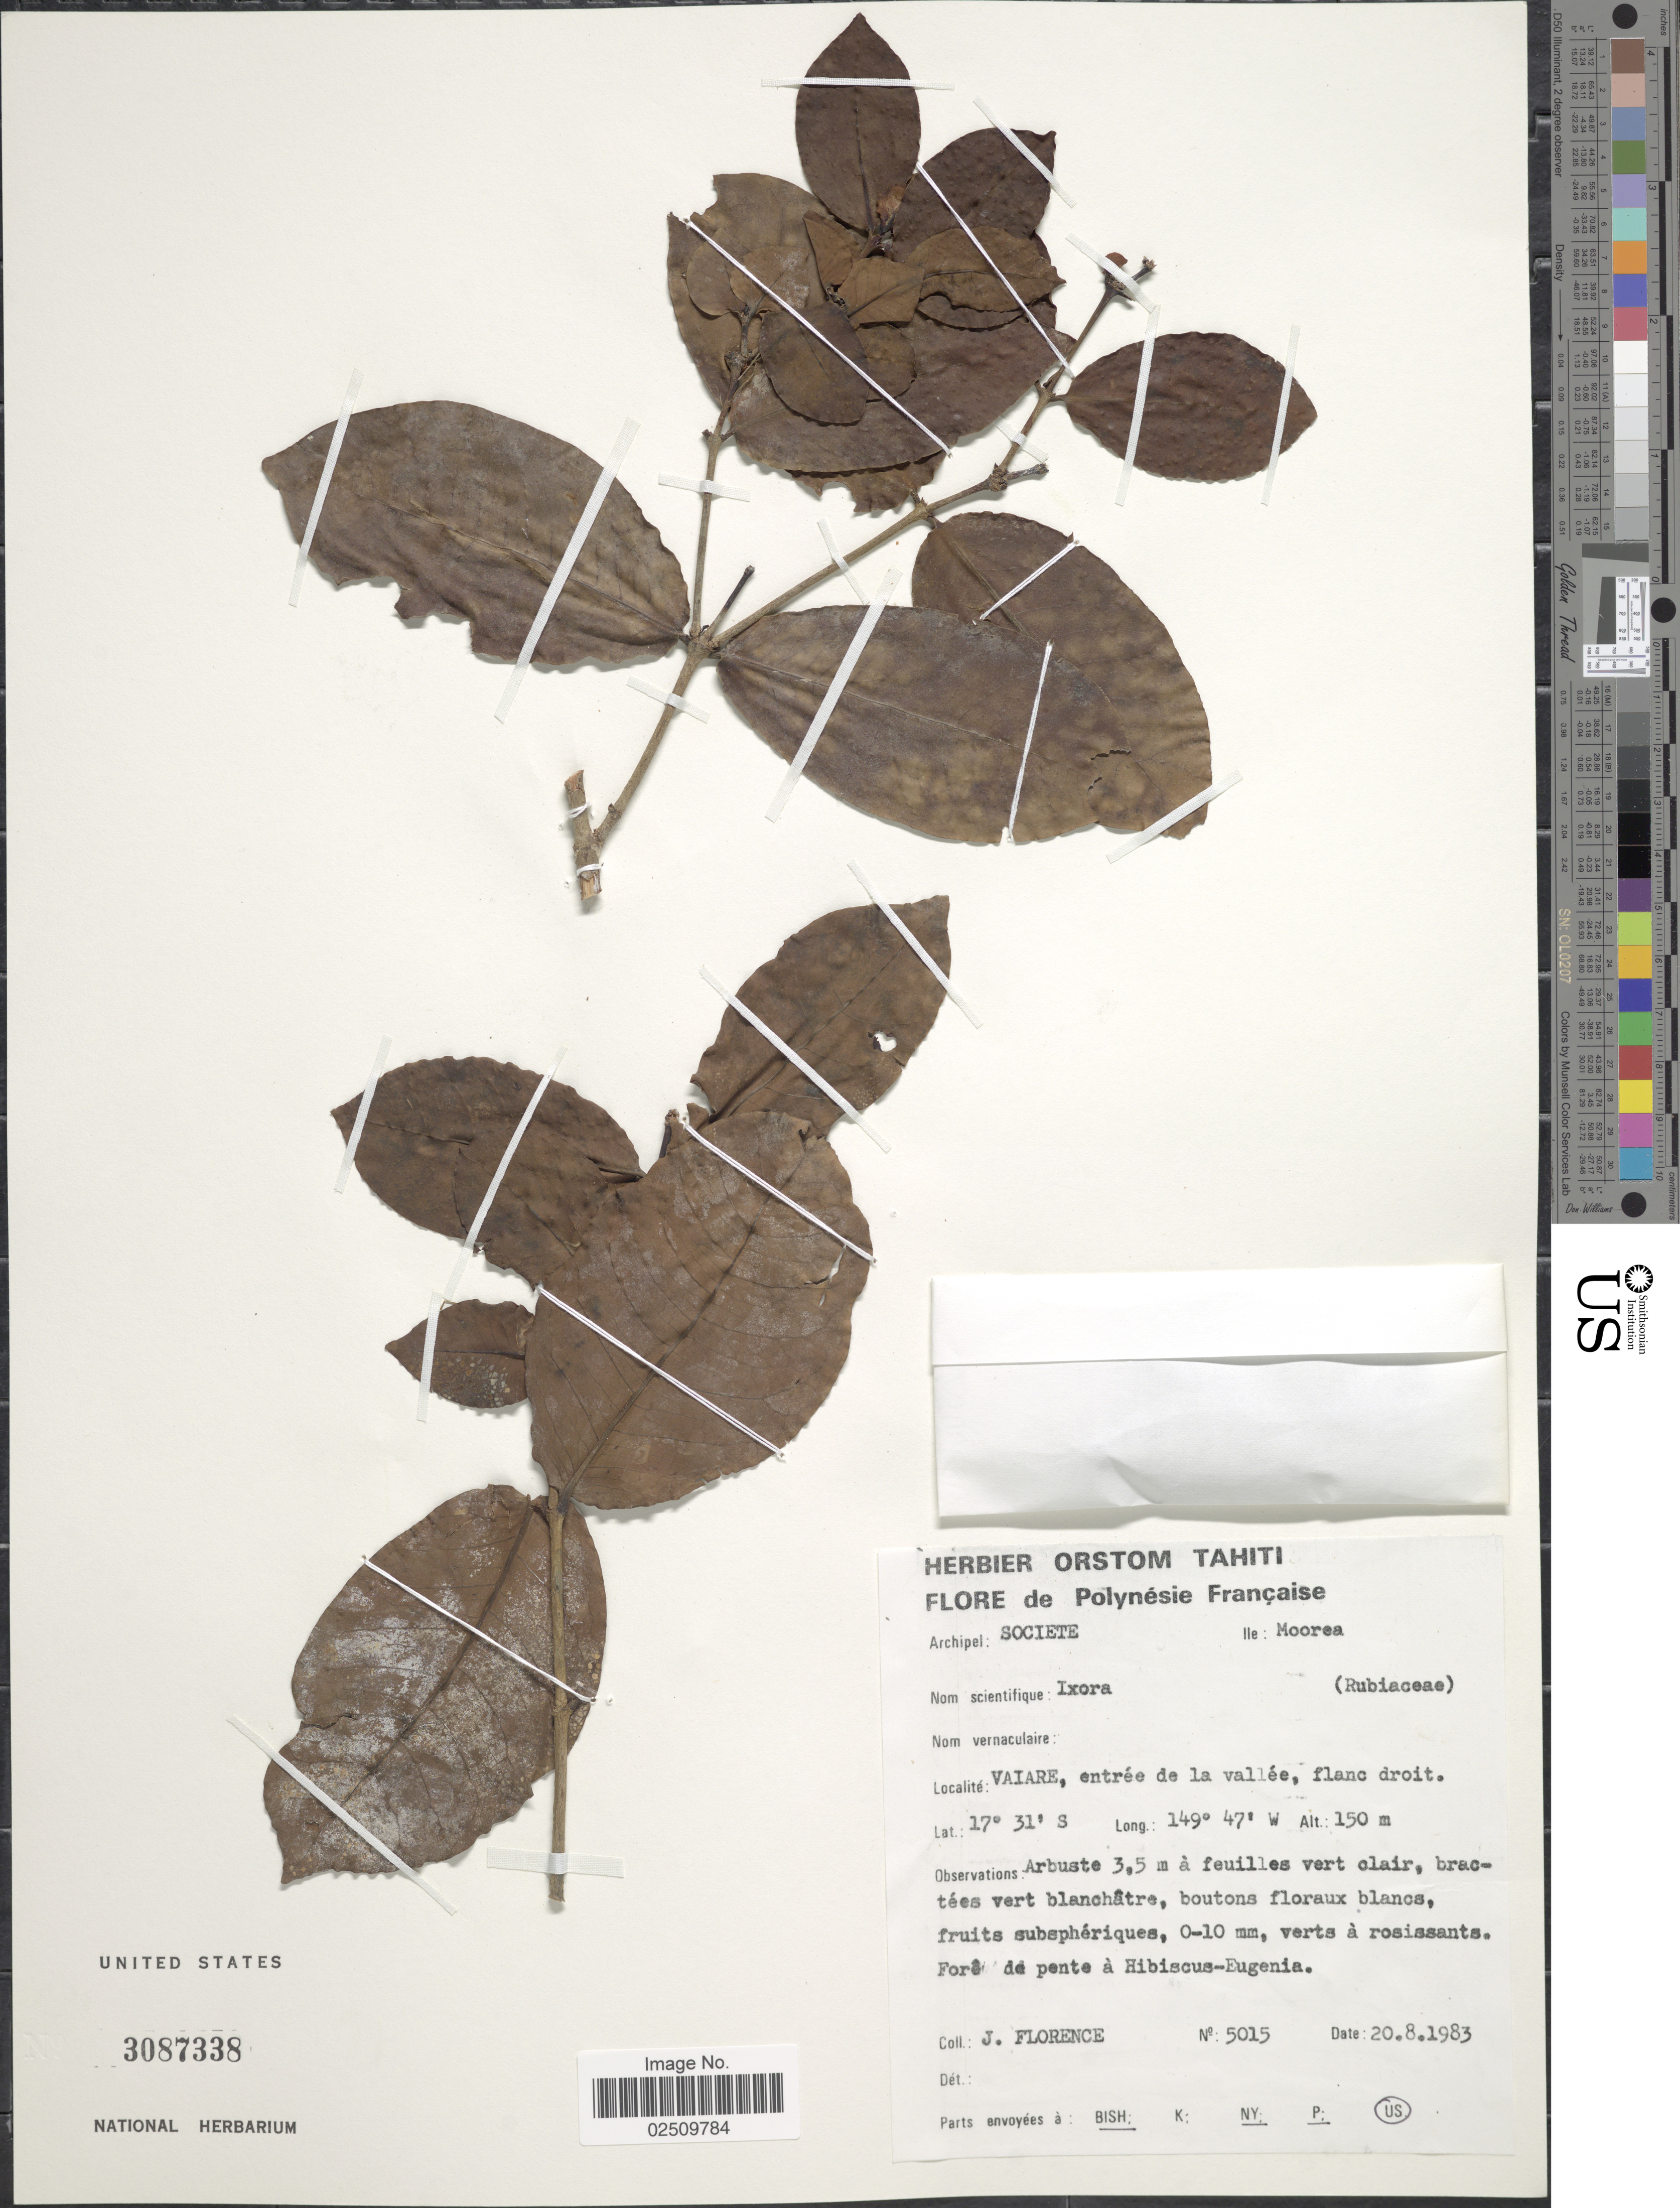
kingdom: Plantae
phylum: Tracheophyta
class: Magnoliopsida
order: Gentianales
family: Rubiaceae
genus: Ixora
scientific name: Ixora sp.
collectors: J. Florence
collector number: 5015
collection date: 1983-08-20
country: French Polynesia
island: Moorea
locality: Polynesie Francaise. Archipel: Societe. Ile: Moorea. Vaiare, entree de la vallee, flanc droit.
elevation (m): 150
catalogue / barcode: US 3087338